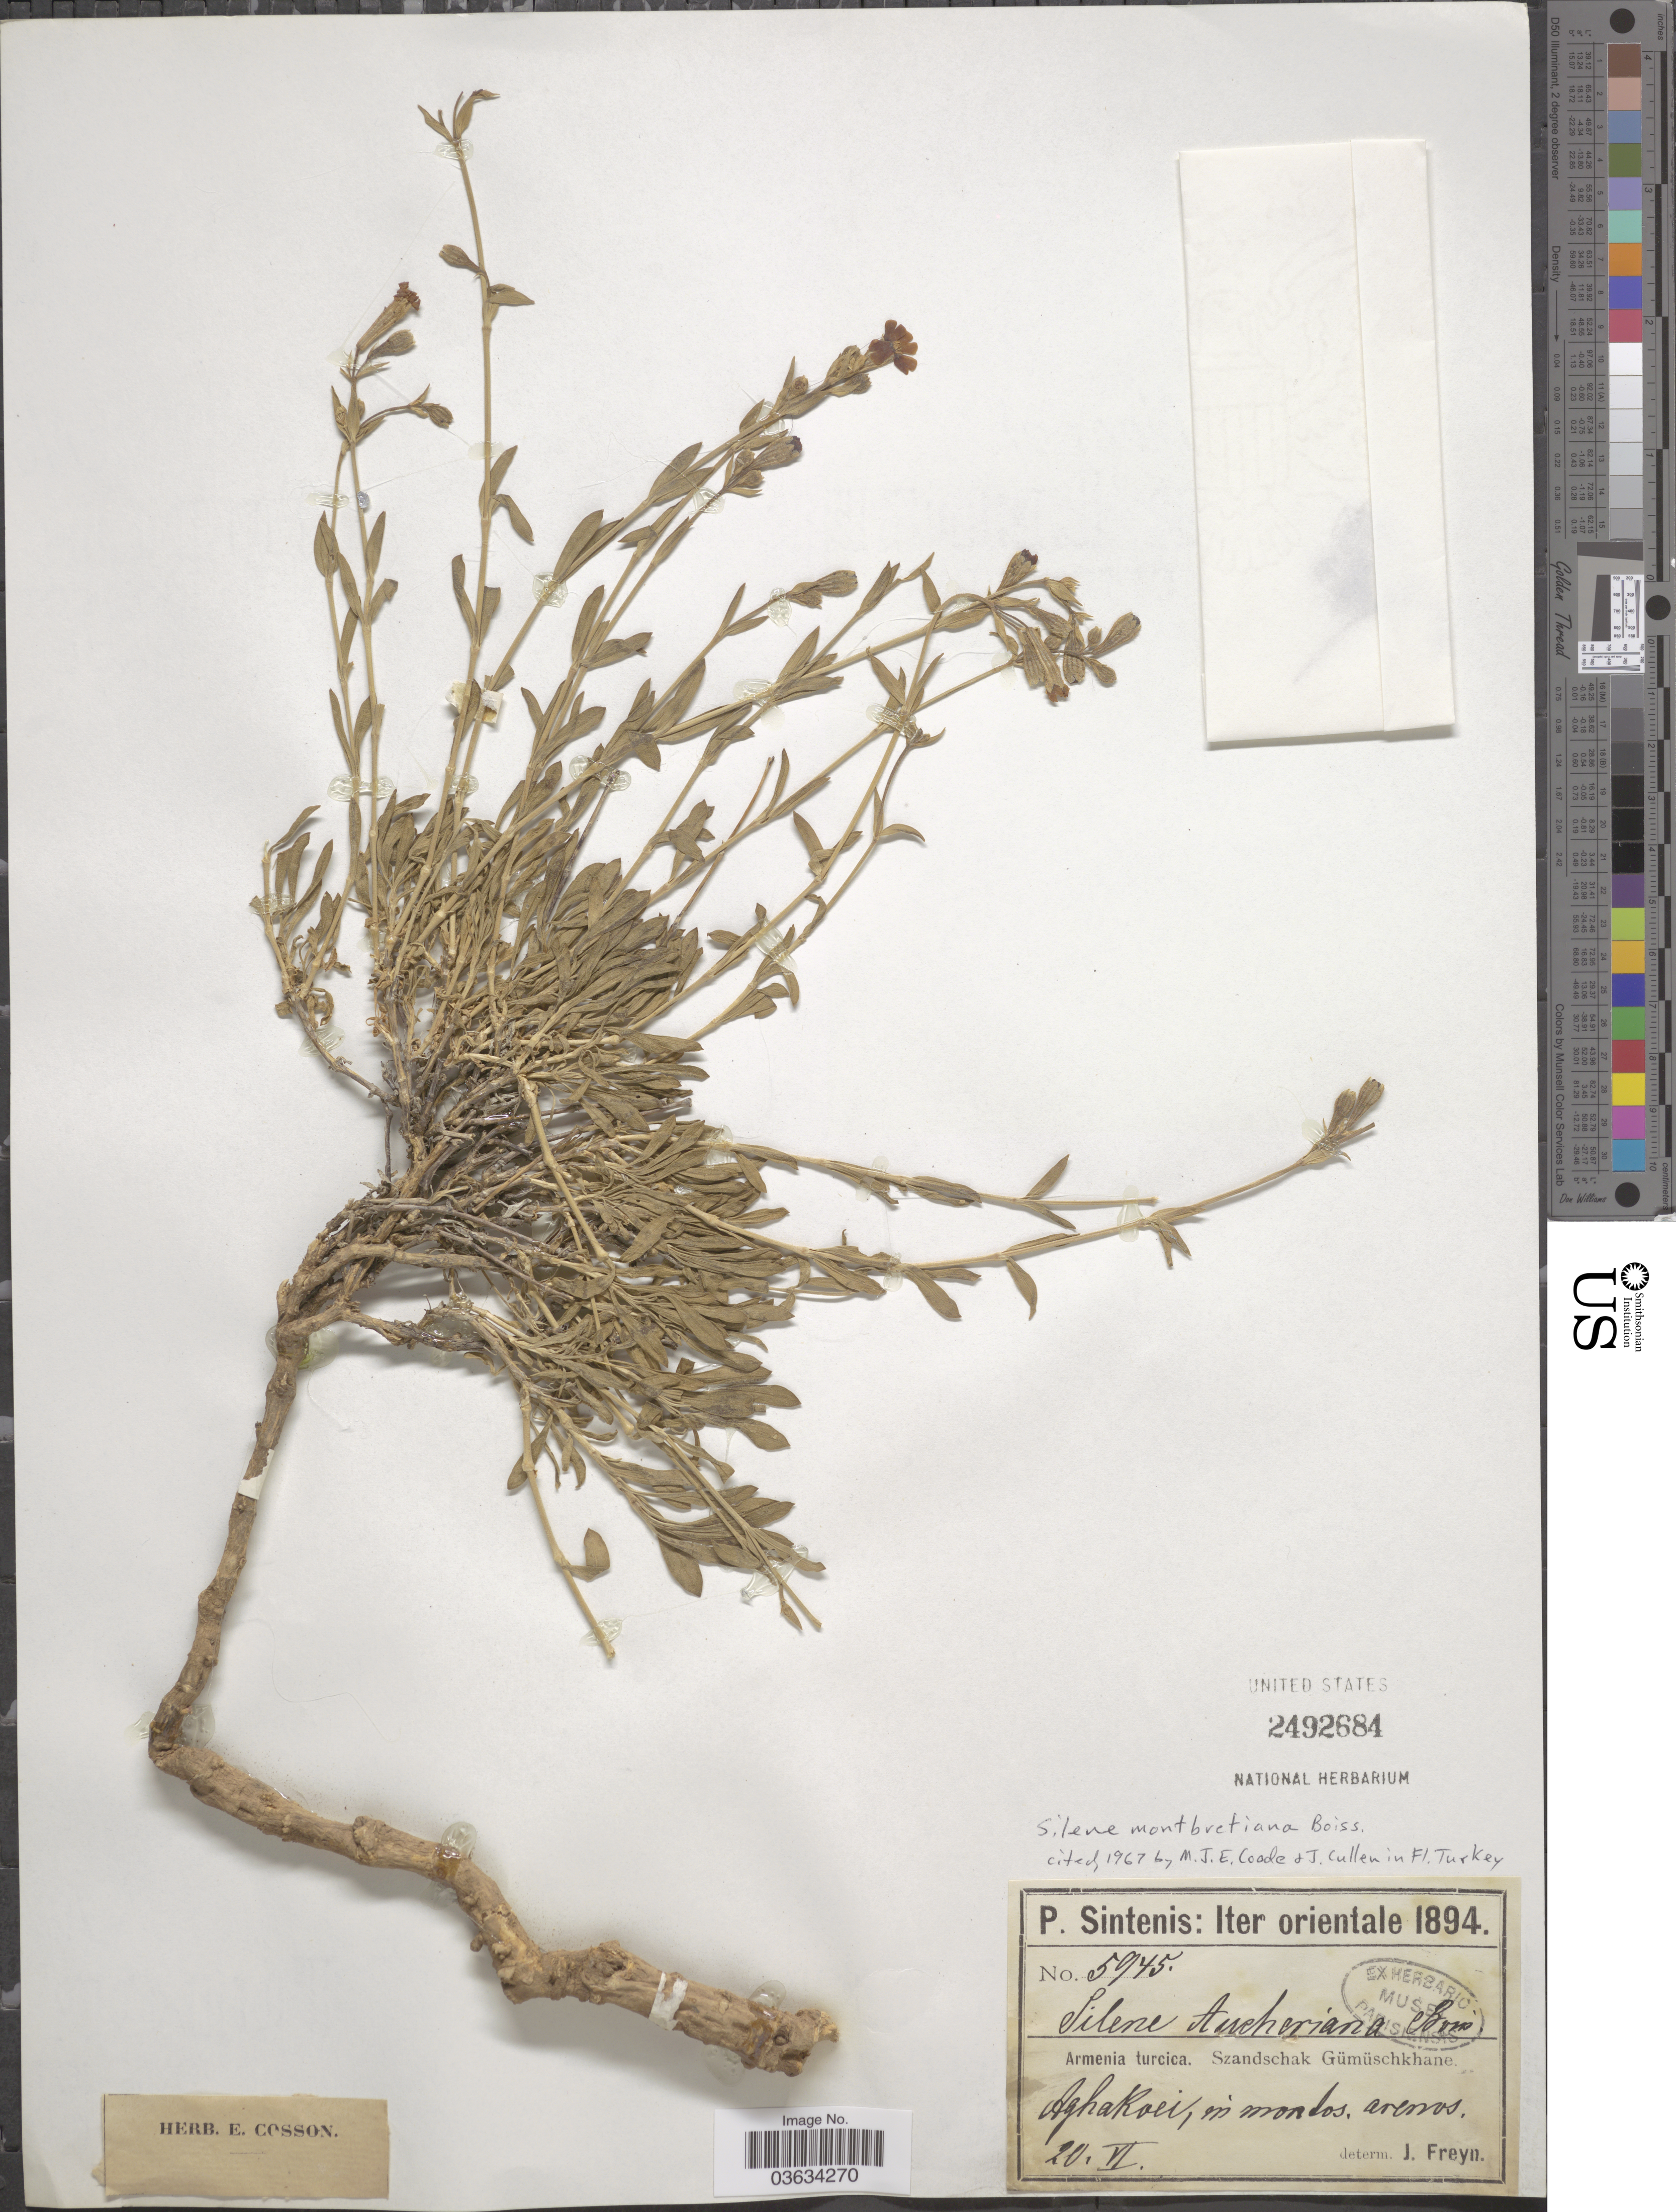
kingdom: Plantae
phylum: Tracheophyta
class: Magnoliopsida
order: Caryophyllales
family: Caryophyllaceae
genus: Silene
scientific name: Silene montbretiana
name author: Boiss.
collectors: P. Sintenis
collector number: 5945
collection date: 1894-06-20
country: Turkey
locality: Orientale. Armenia turcica. Szandschak Gümüschkhane. Aghakoei, in mondos, arenos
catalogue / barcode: US 2492684